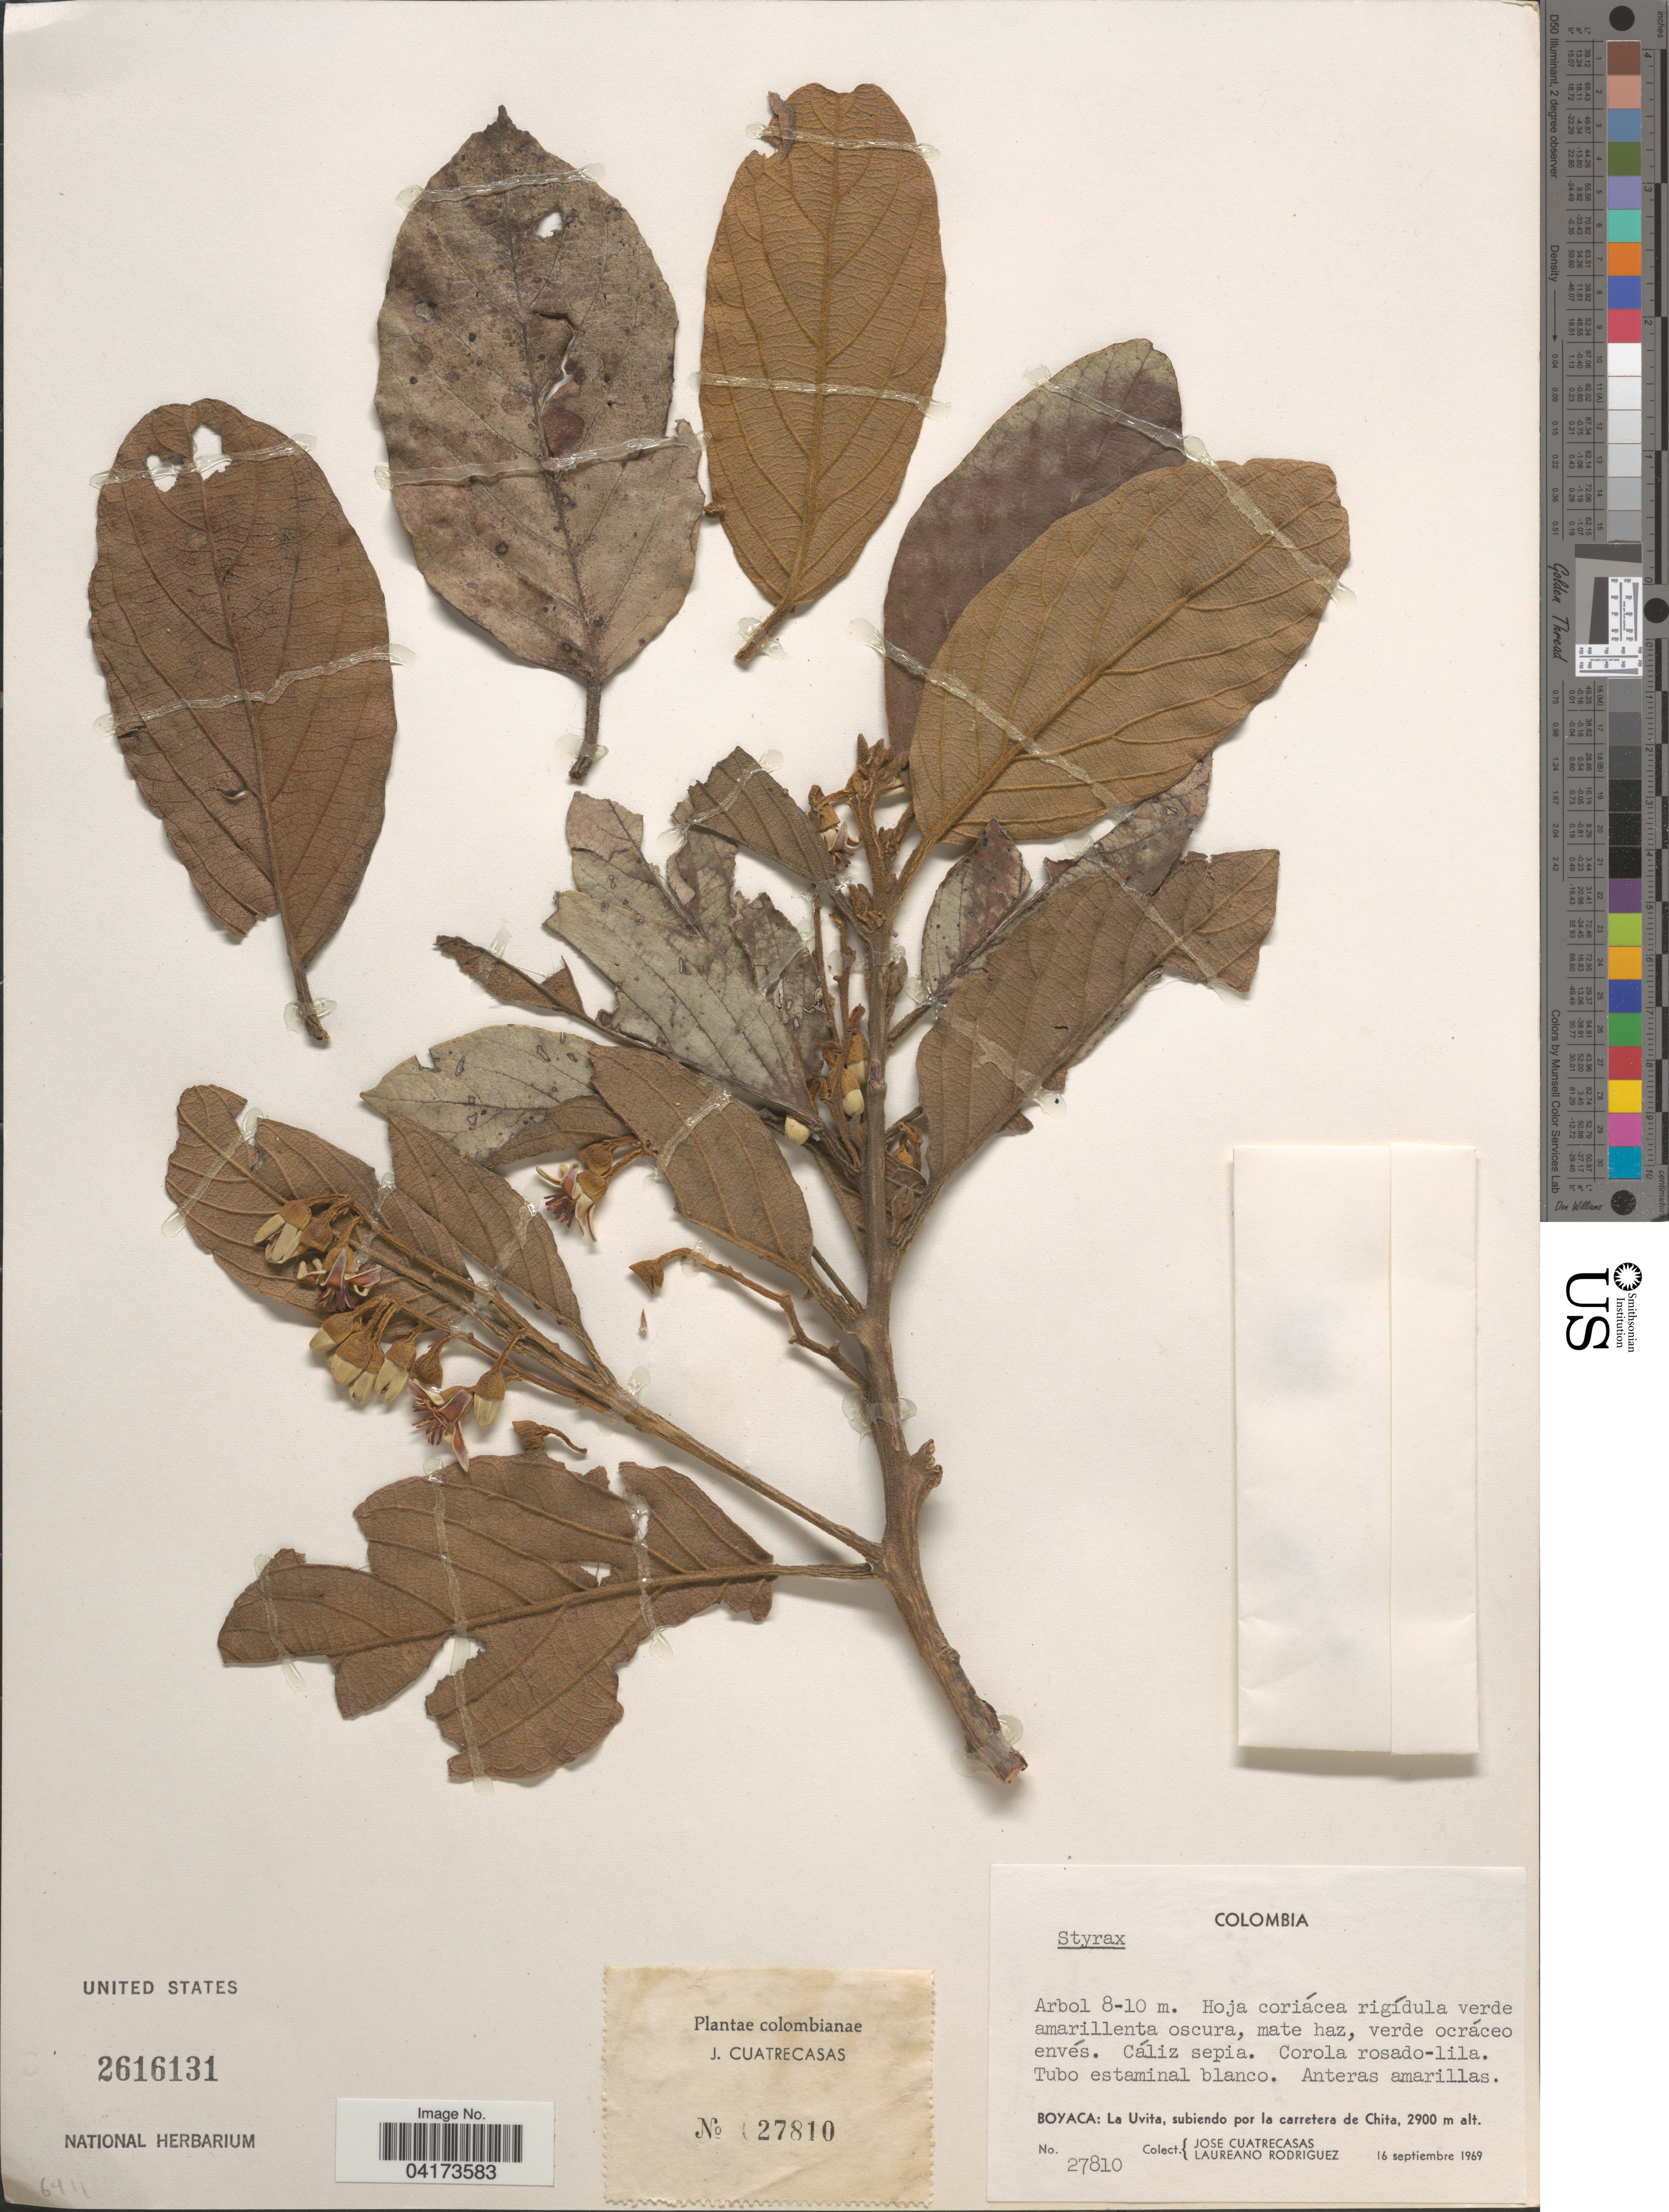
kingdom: Plantae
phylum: Tracheophyta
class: Magnoliopsida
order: Ericales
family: Styracaceae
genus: Styrax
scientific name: Styrax sp.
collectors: J. Cuatrecasas & L. Rodriguez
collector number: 27810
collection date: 1969-09-16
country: Colombia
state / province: Boyacá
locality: La Uvita, subiendo por la carretera de Chita.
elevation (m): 2900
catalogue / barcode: US 2616131